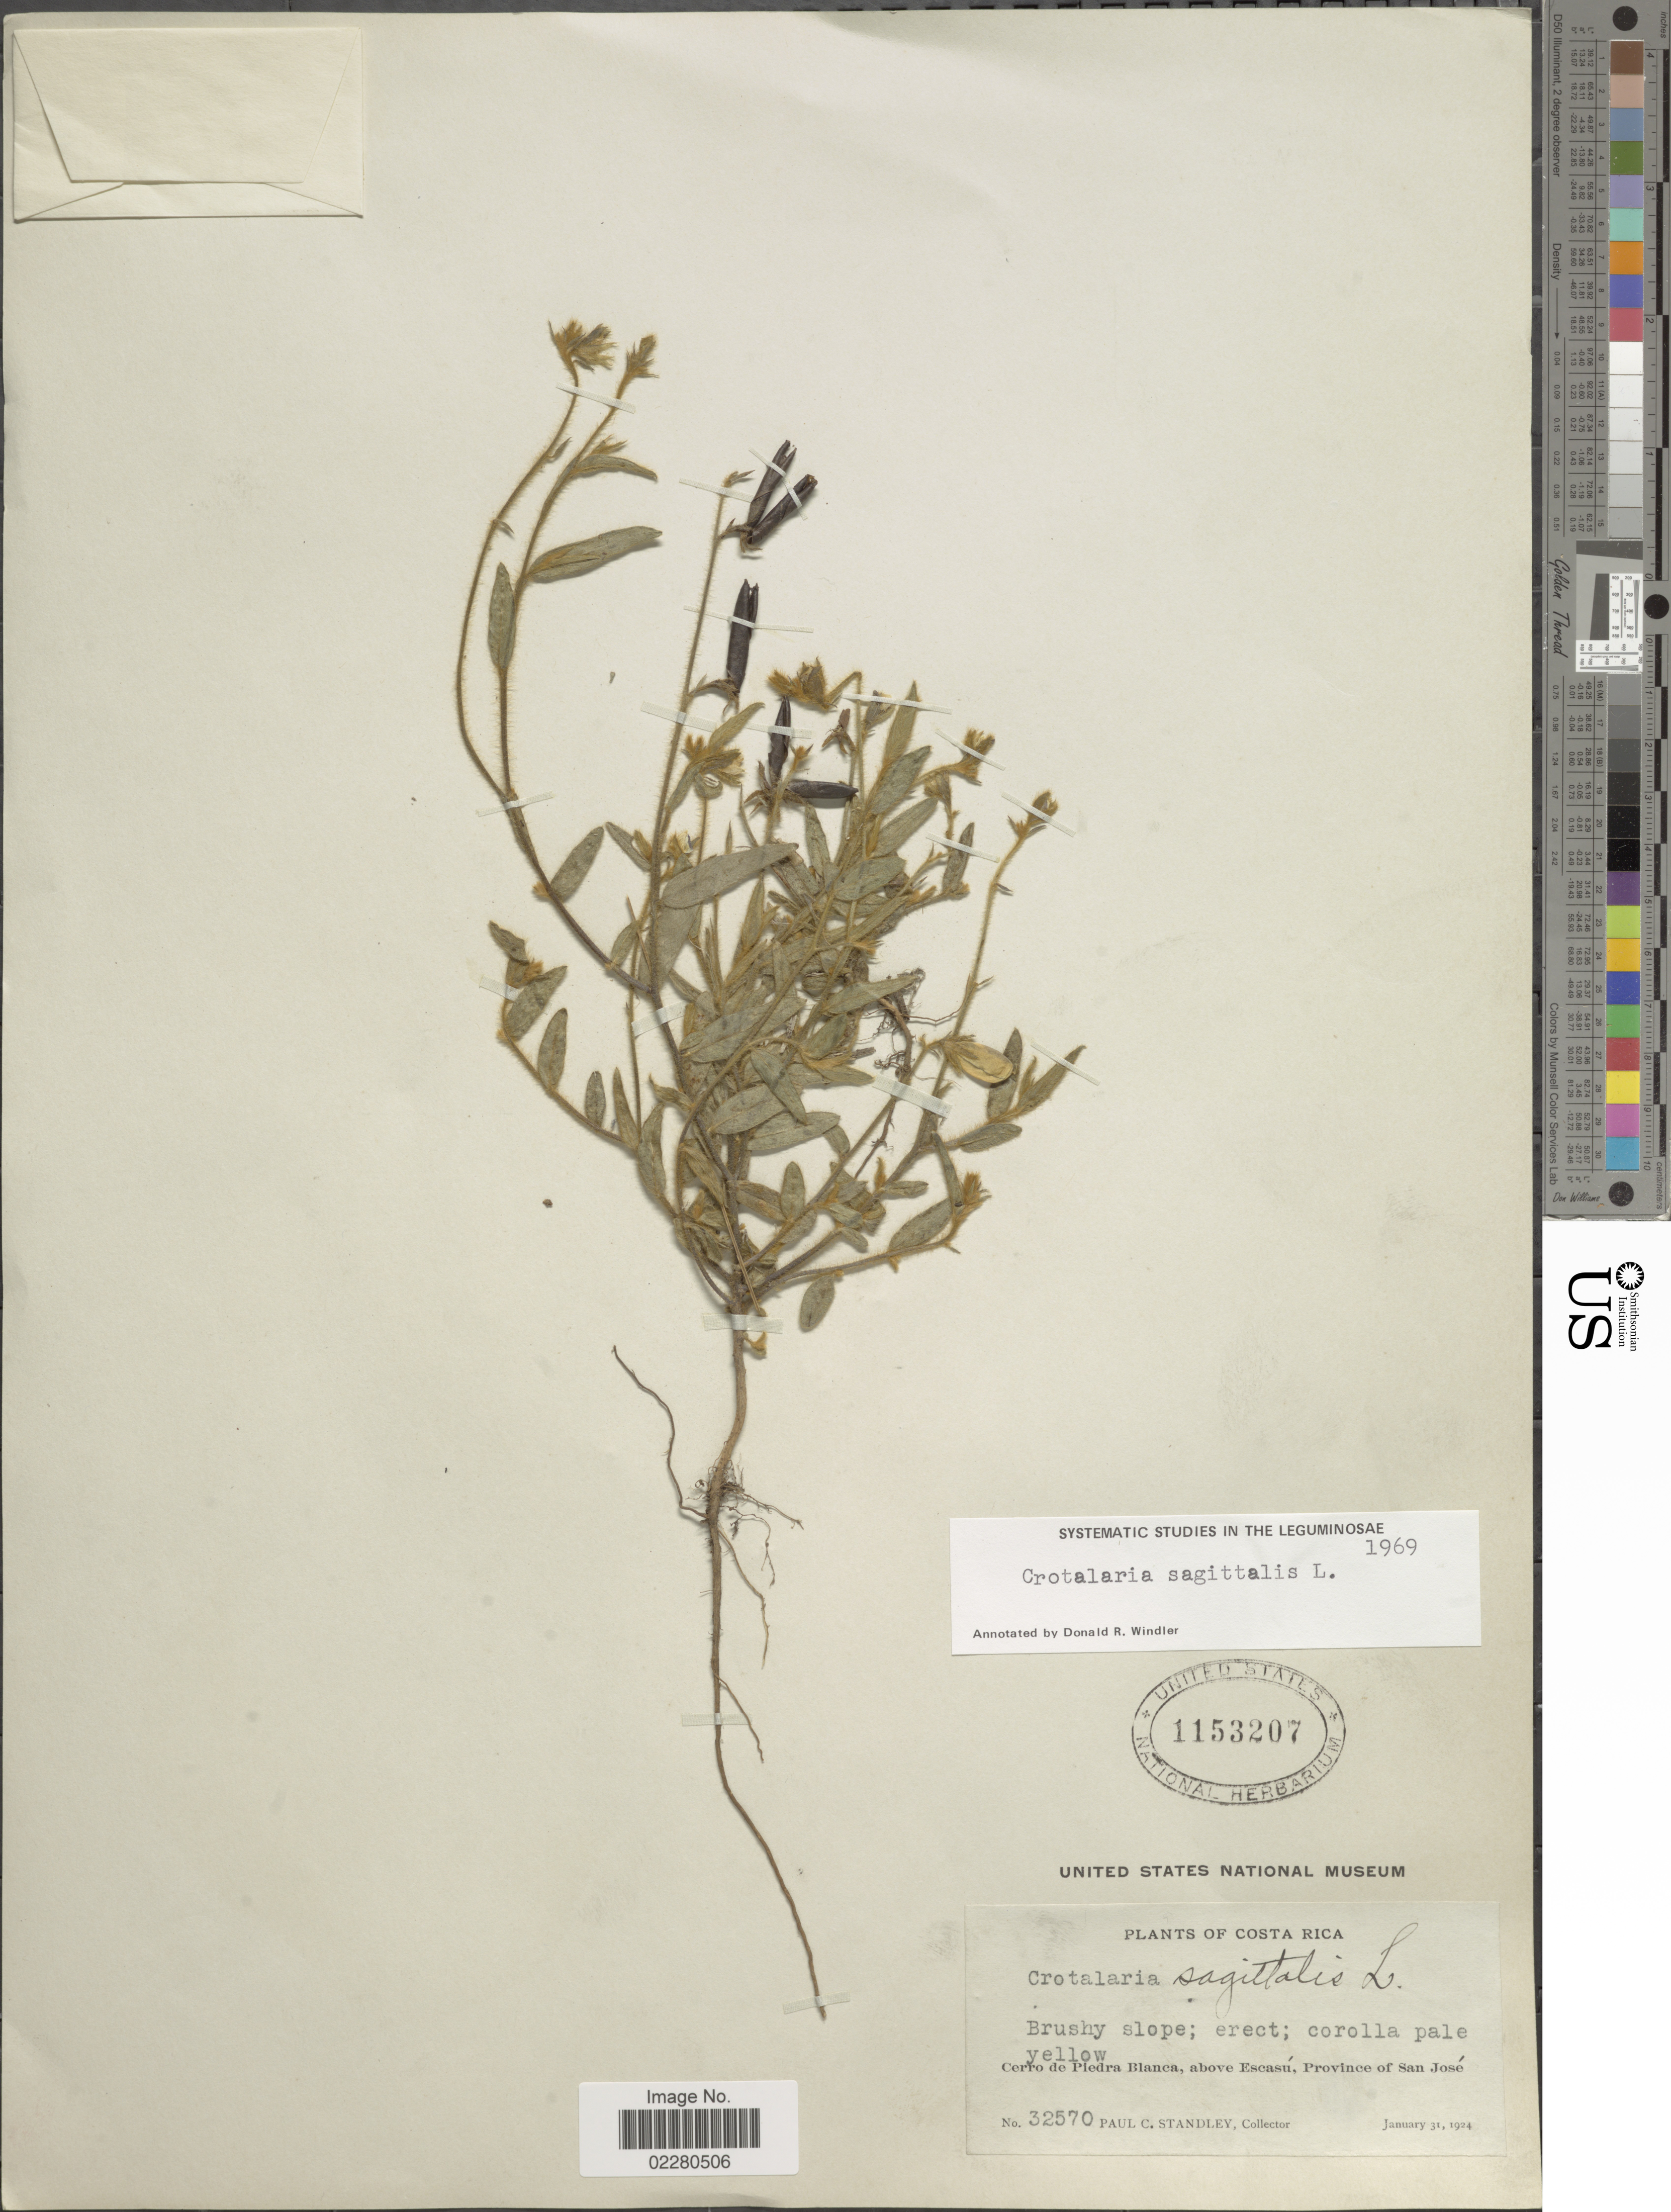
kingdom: Plantae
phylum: Tracheophyta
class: Magnoliopsida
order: Fabales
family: Fabaceae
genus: Crotalaria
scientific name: Crotalaria sagittalis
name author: L.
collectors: P. C. Standley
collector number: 32570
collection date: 1924-01-31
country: Costa Rica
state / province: San José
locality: Cerro de Piedra Blanca, above Escasú, Province of San José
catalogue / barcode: US 1153207